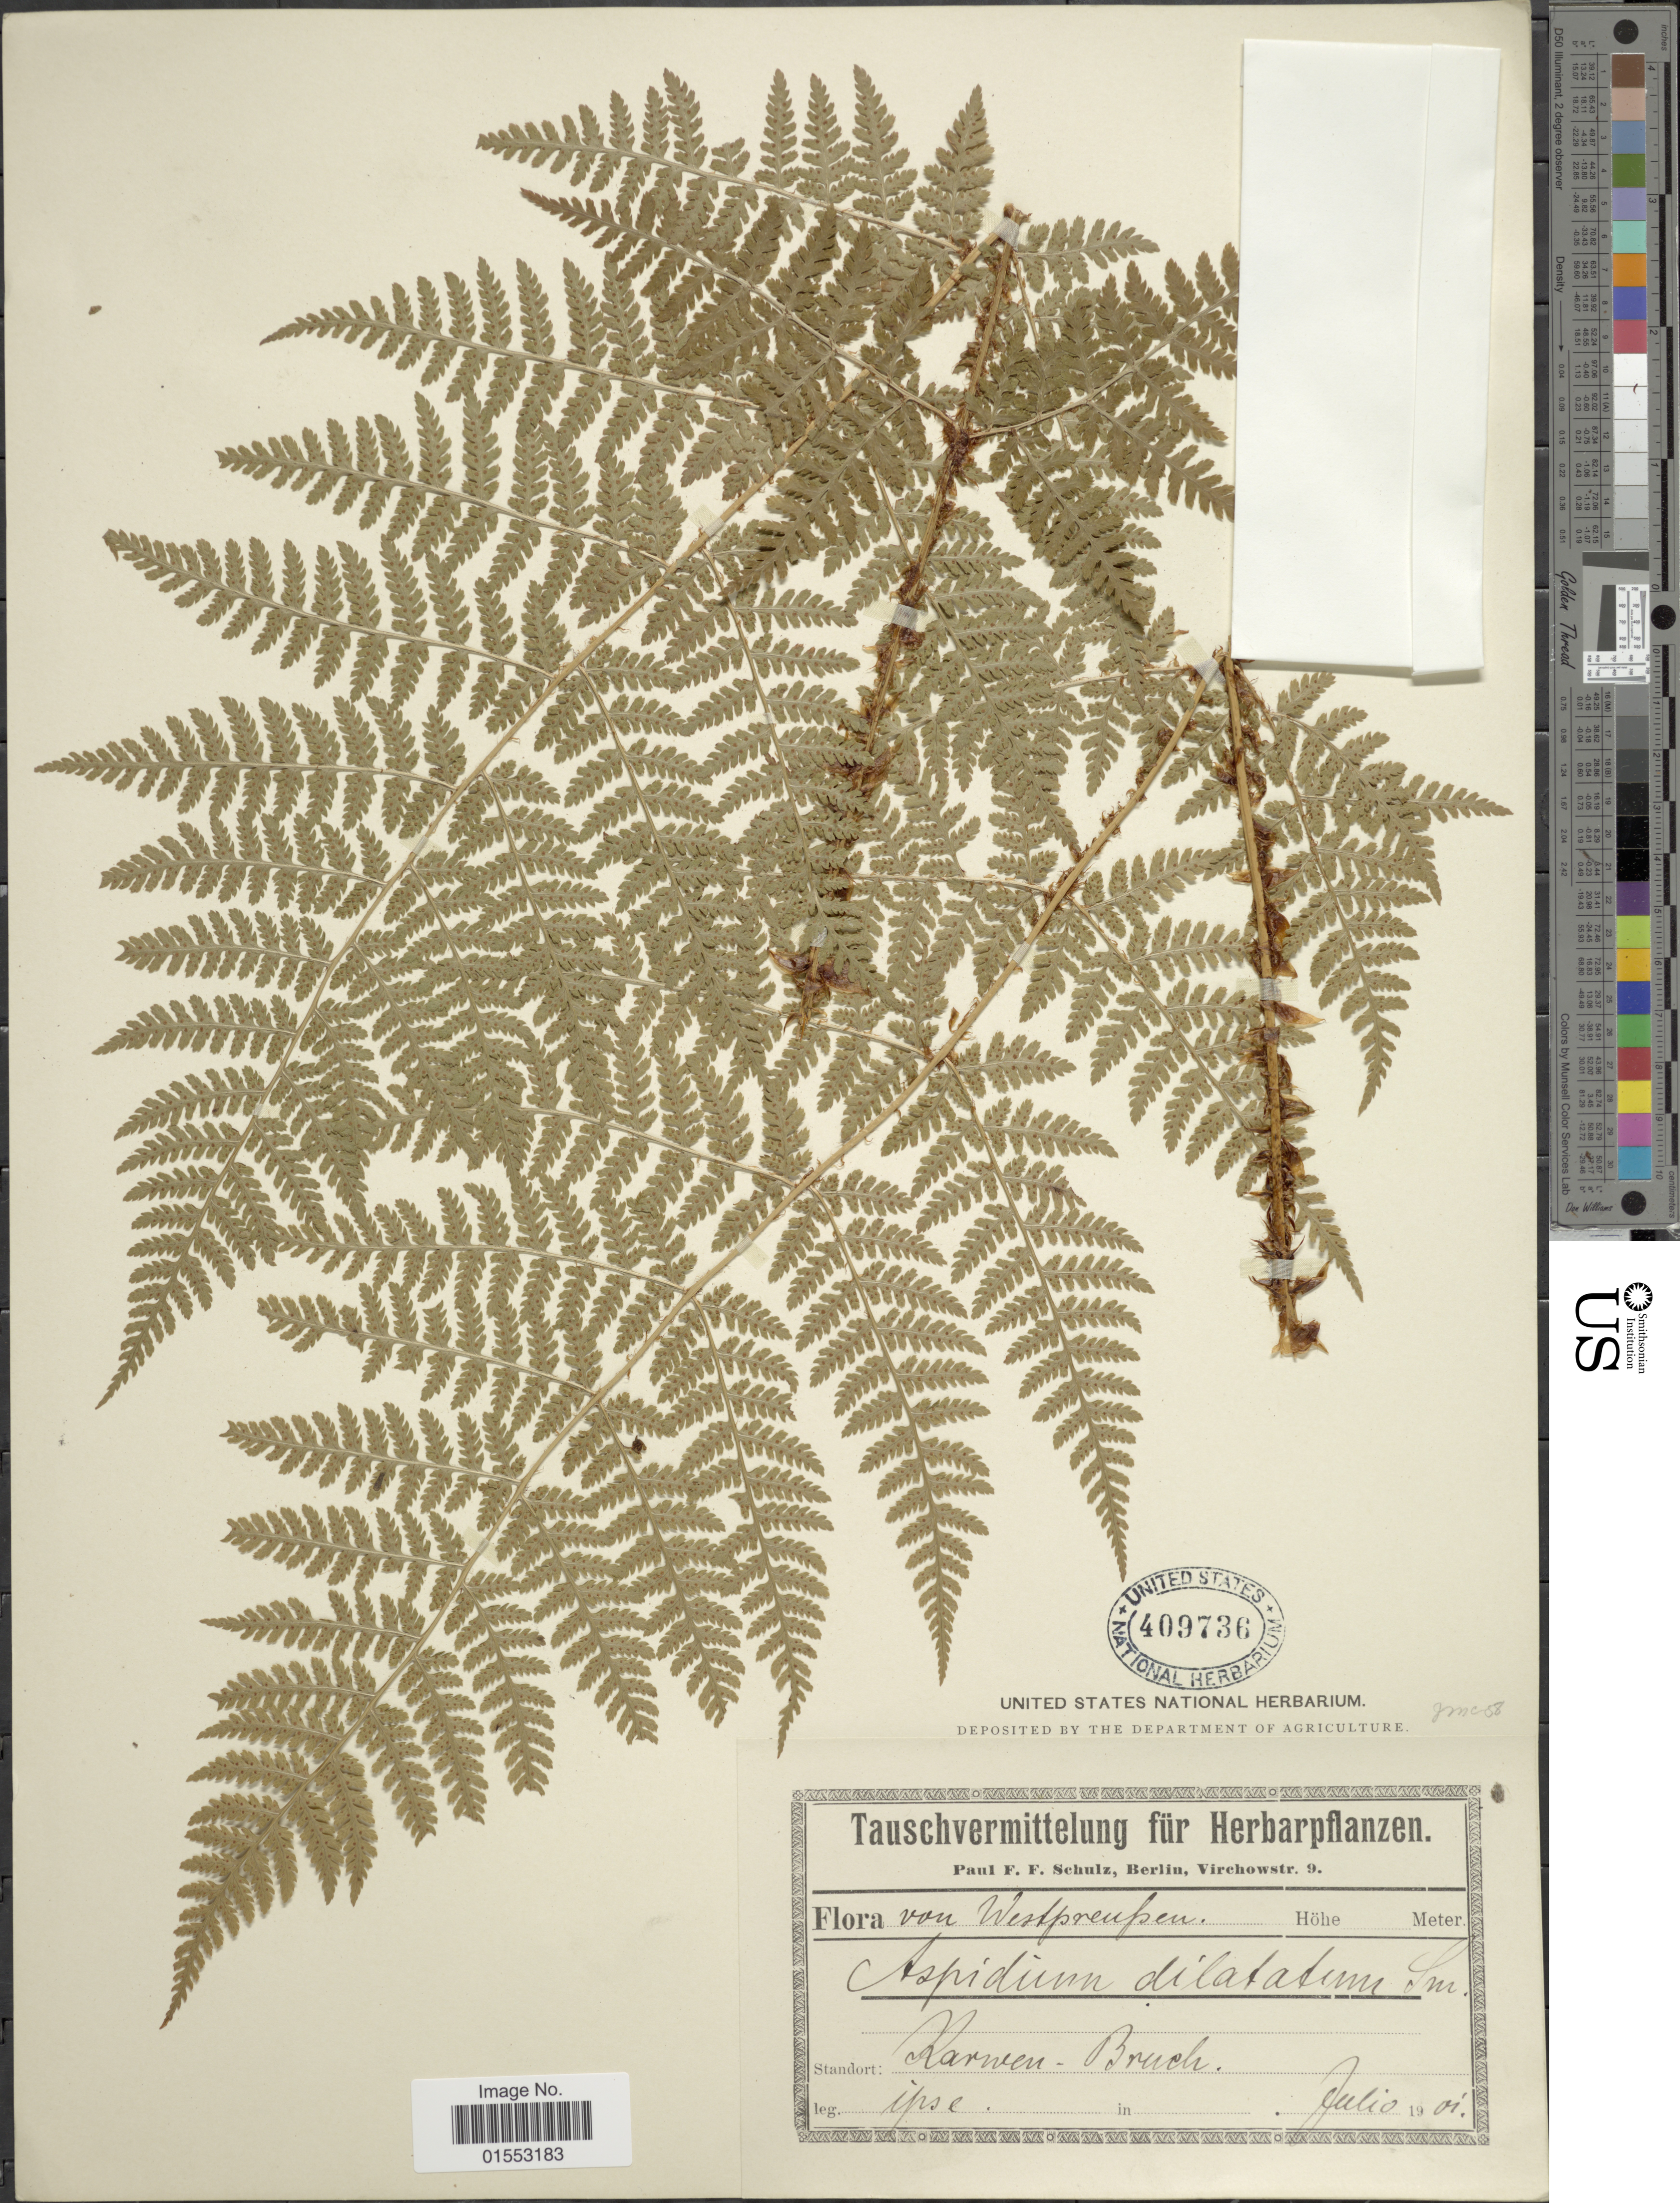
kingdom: Plantae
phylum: Tracheophyta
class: Polypodiopsida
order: Polypodiales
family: Dryopteridaceae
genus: Dryopteris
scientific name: Dryopteris dilatata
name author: (Hoffm.) A. Gray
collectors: P. F. Schulz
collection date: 1901-07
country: Germany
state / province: Berlin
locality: Karwen - Bruch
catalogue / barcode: US 409736